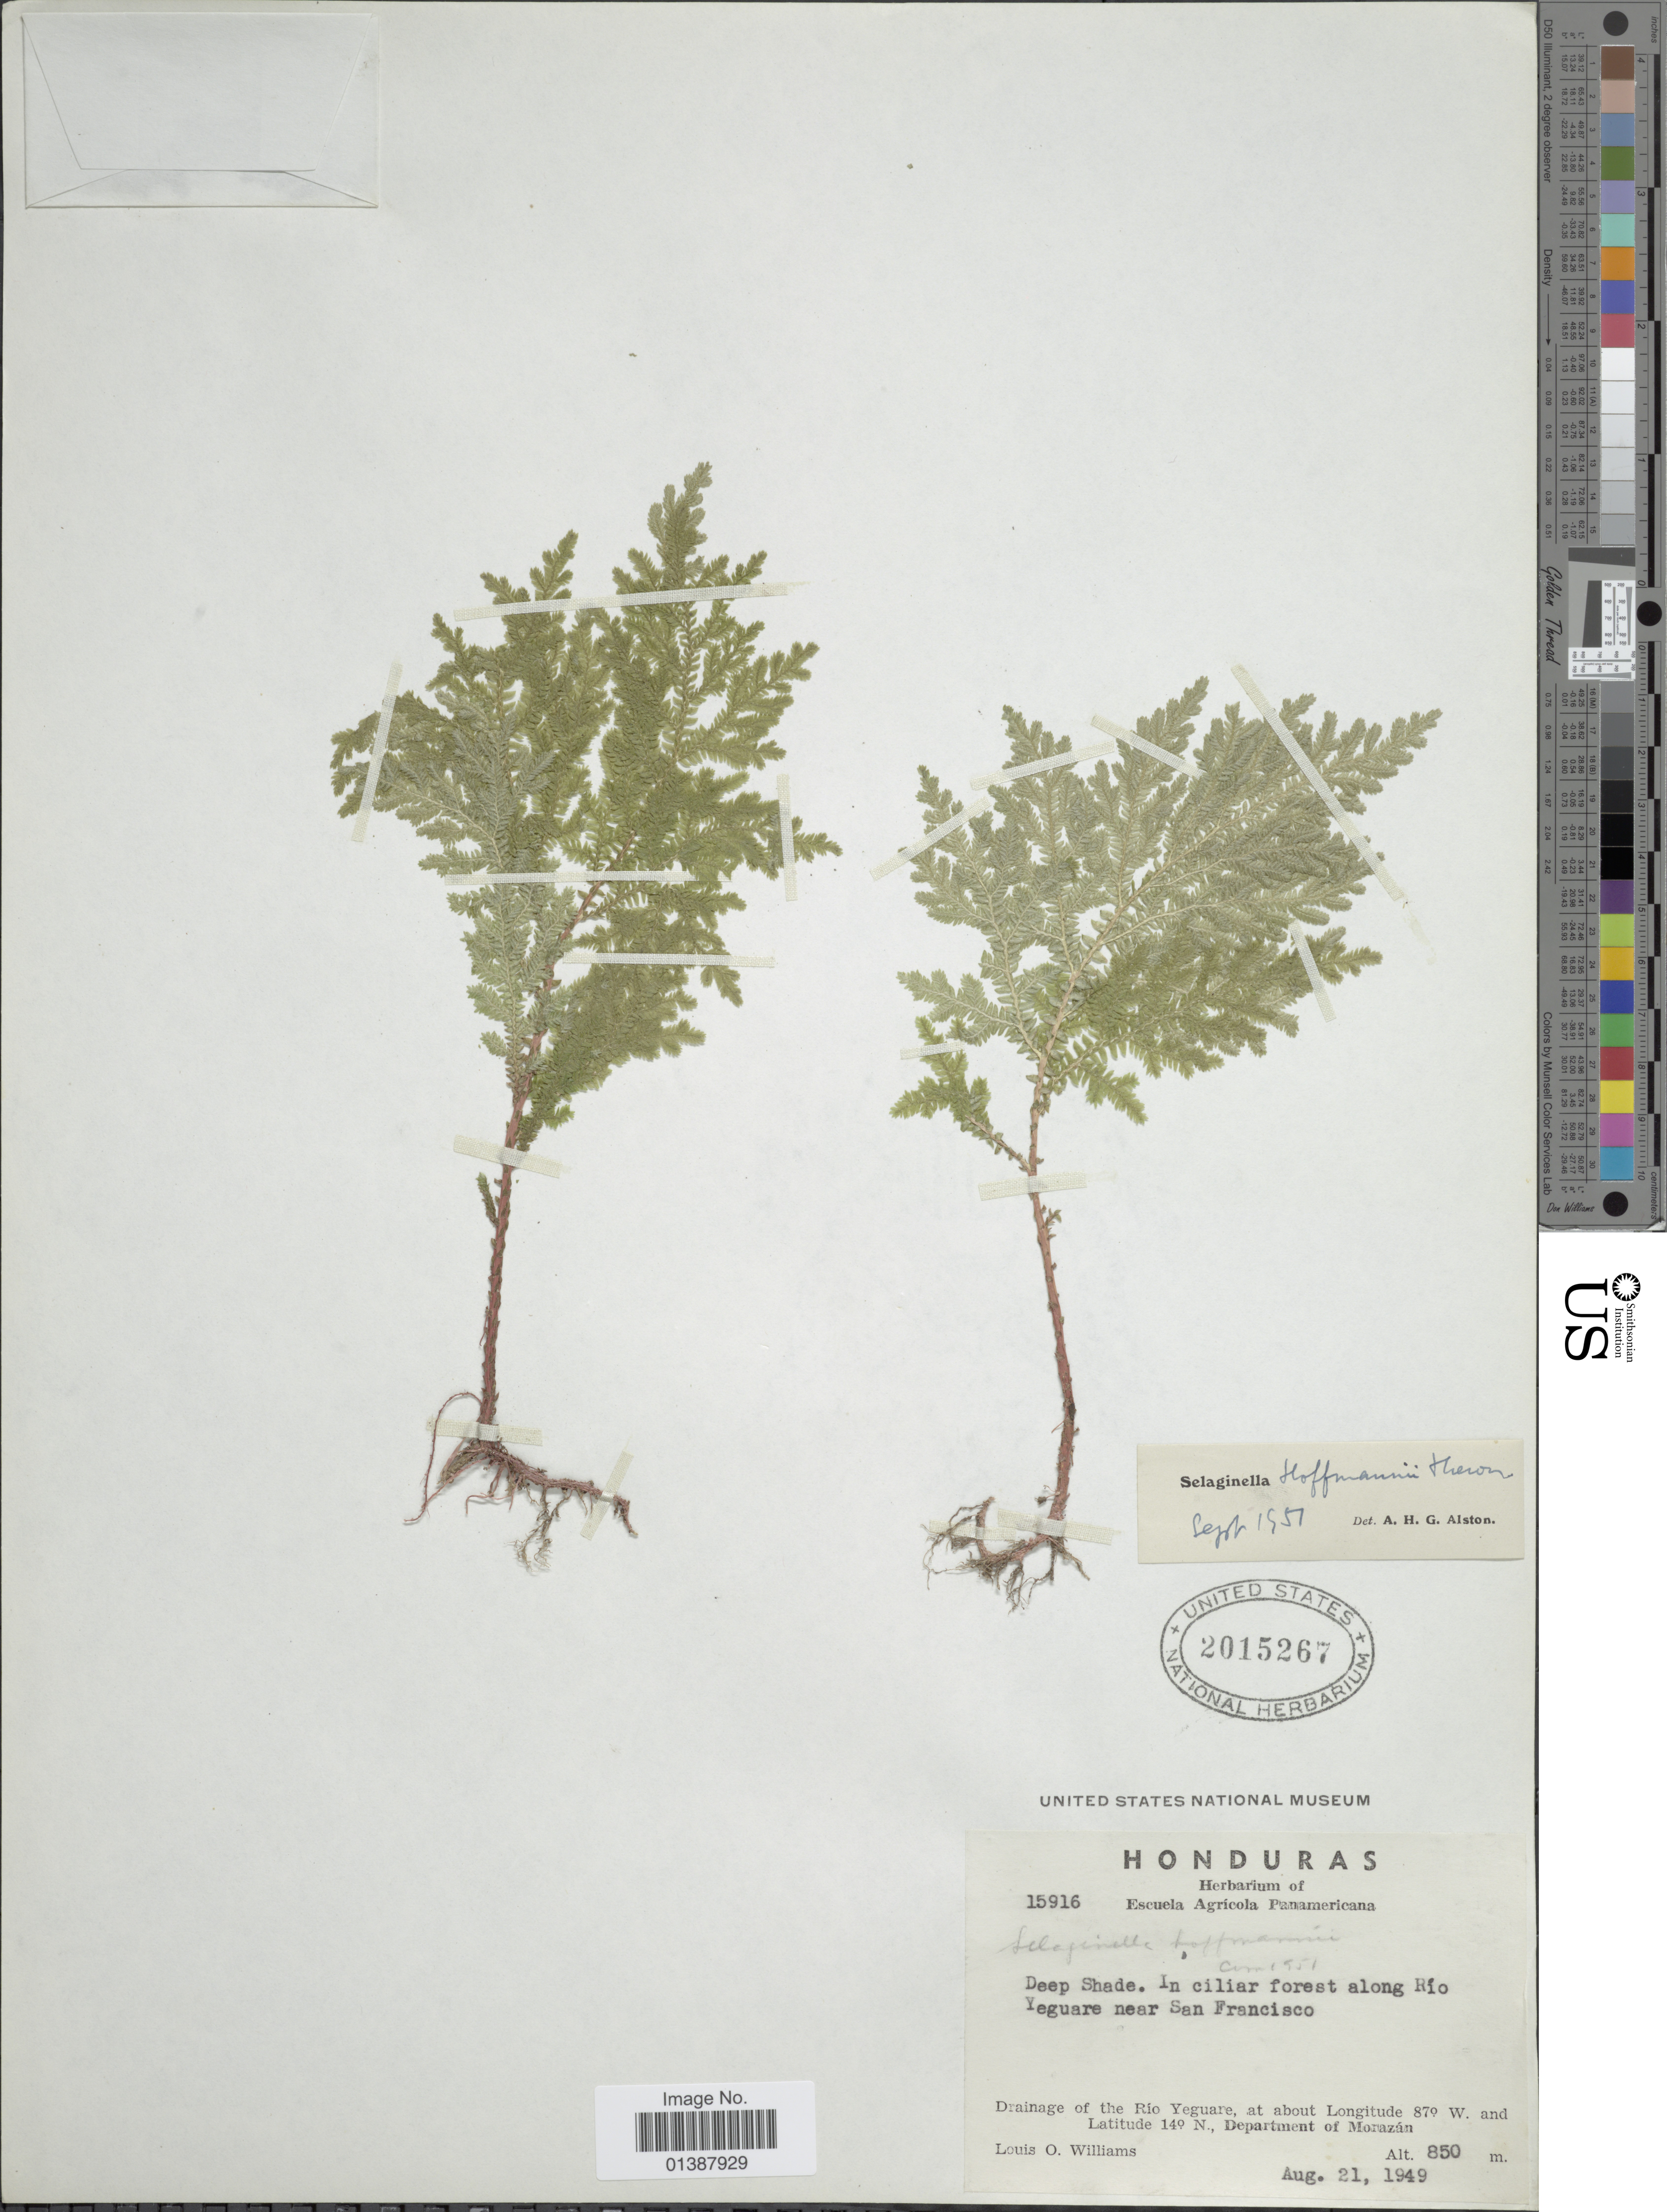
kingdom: Plantae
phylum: Tracheophyta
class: Lycopodiopsida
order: Selaginellales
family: Selaginellaceae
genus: Selaginella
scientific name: Selaginella hoffmannii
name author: Hieron.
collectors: L. O. Williams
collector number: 15916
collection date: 1949-08-21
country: Honduras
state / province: Fco. Morazán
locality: In ciliar forest along Río Yeguare near San Francisco, Drainage of the Rio Yeguare, Department of Morazán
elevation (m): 850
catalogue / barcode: US 2015267